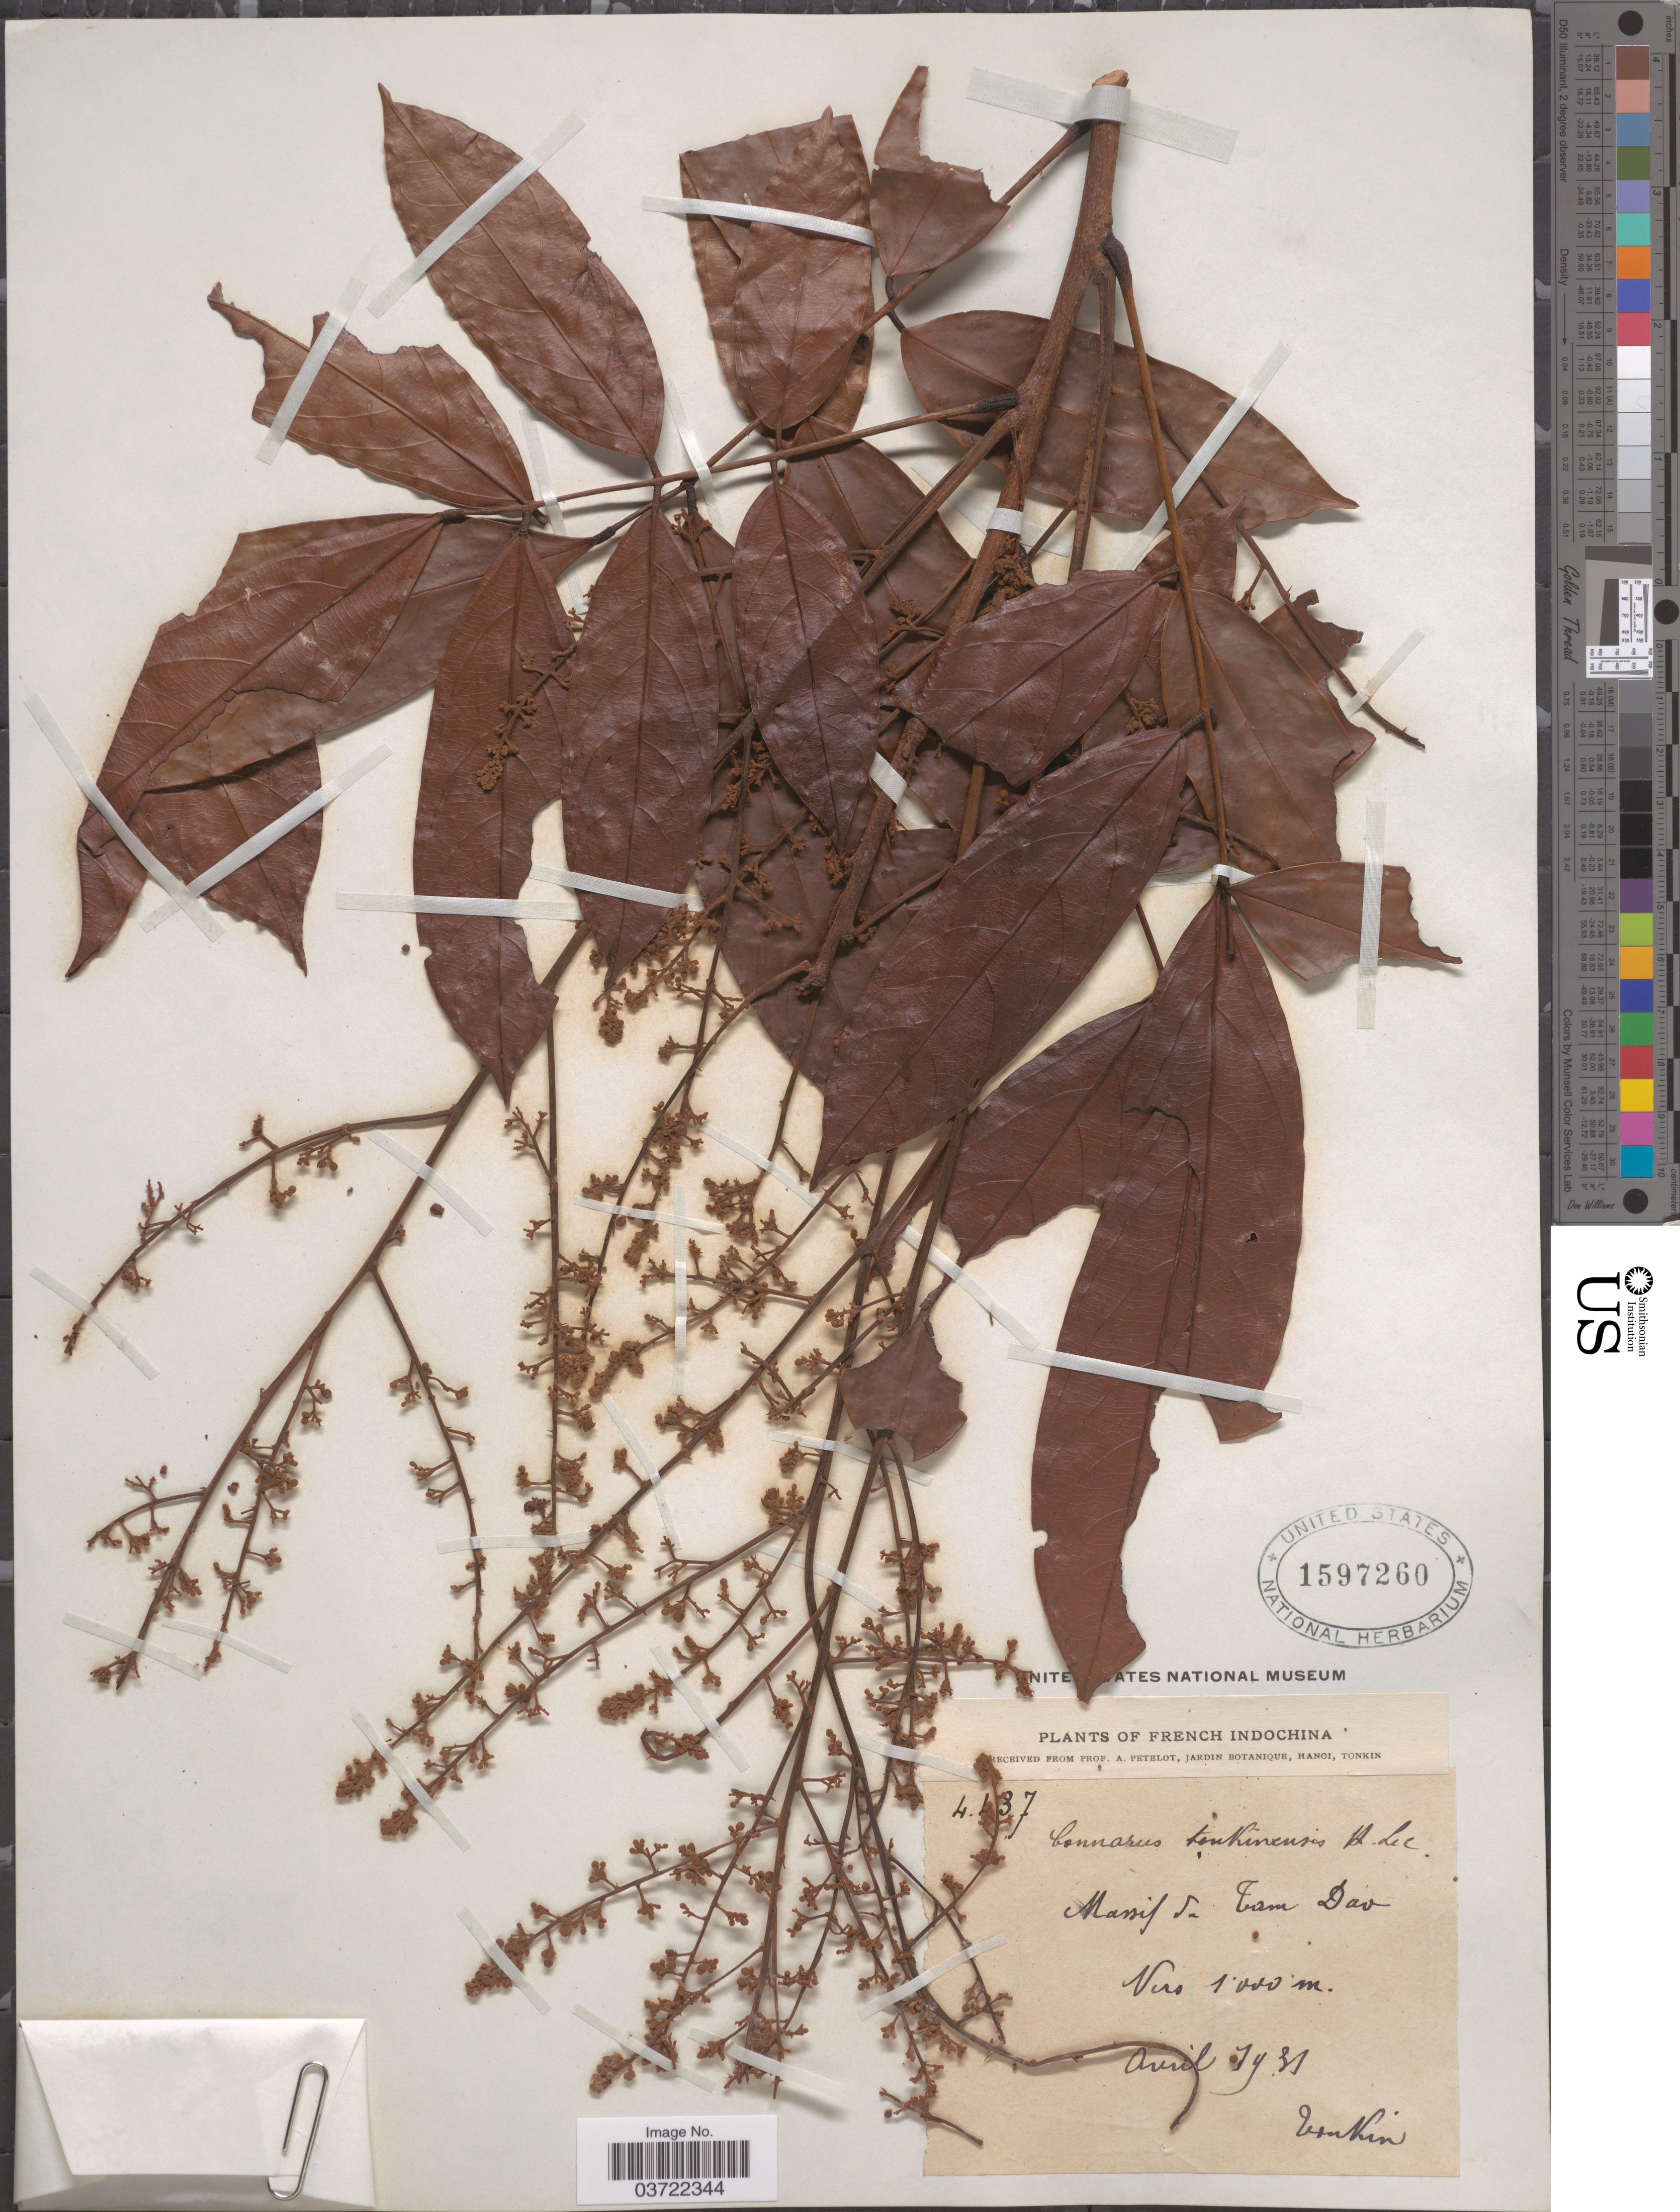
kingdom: Plantae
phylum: Tracheophyta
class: Magnoliopsida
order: Oxalidales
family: Connaraceae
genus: Connarus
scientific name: Connarus tonkinensis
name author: Lecomte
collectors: P. A. Pételot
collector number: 4437*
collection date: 1931-04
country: Vietnam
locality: French Indochina. Massif du Tam Dao.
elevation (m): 1000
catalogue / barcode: US 1597260